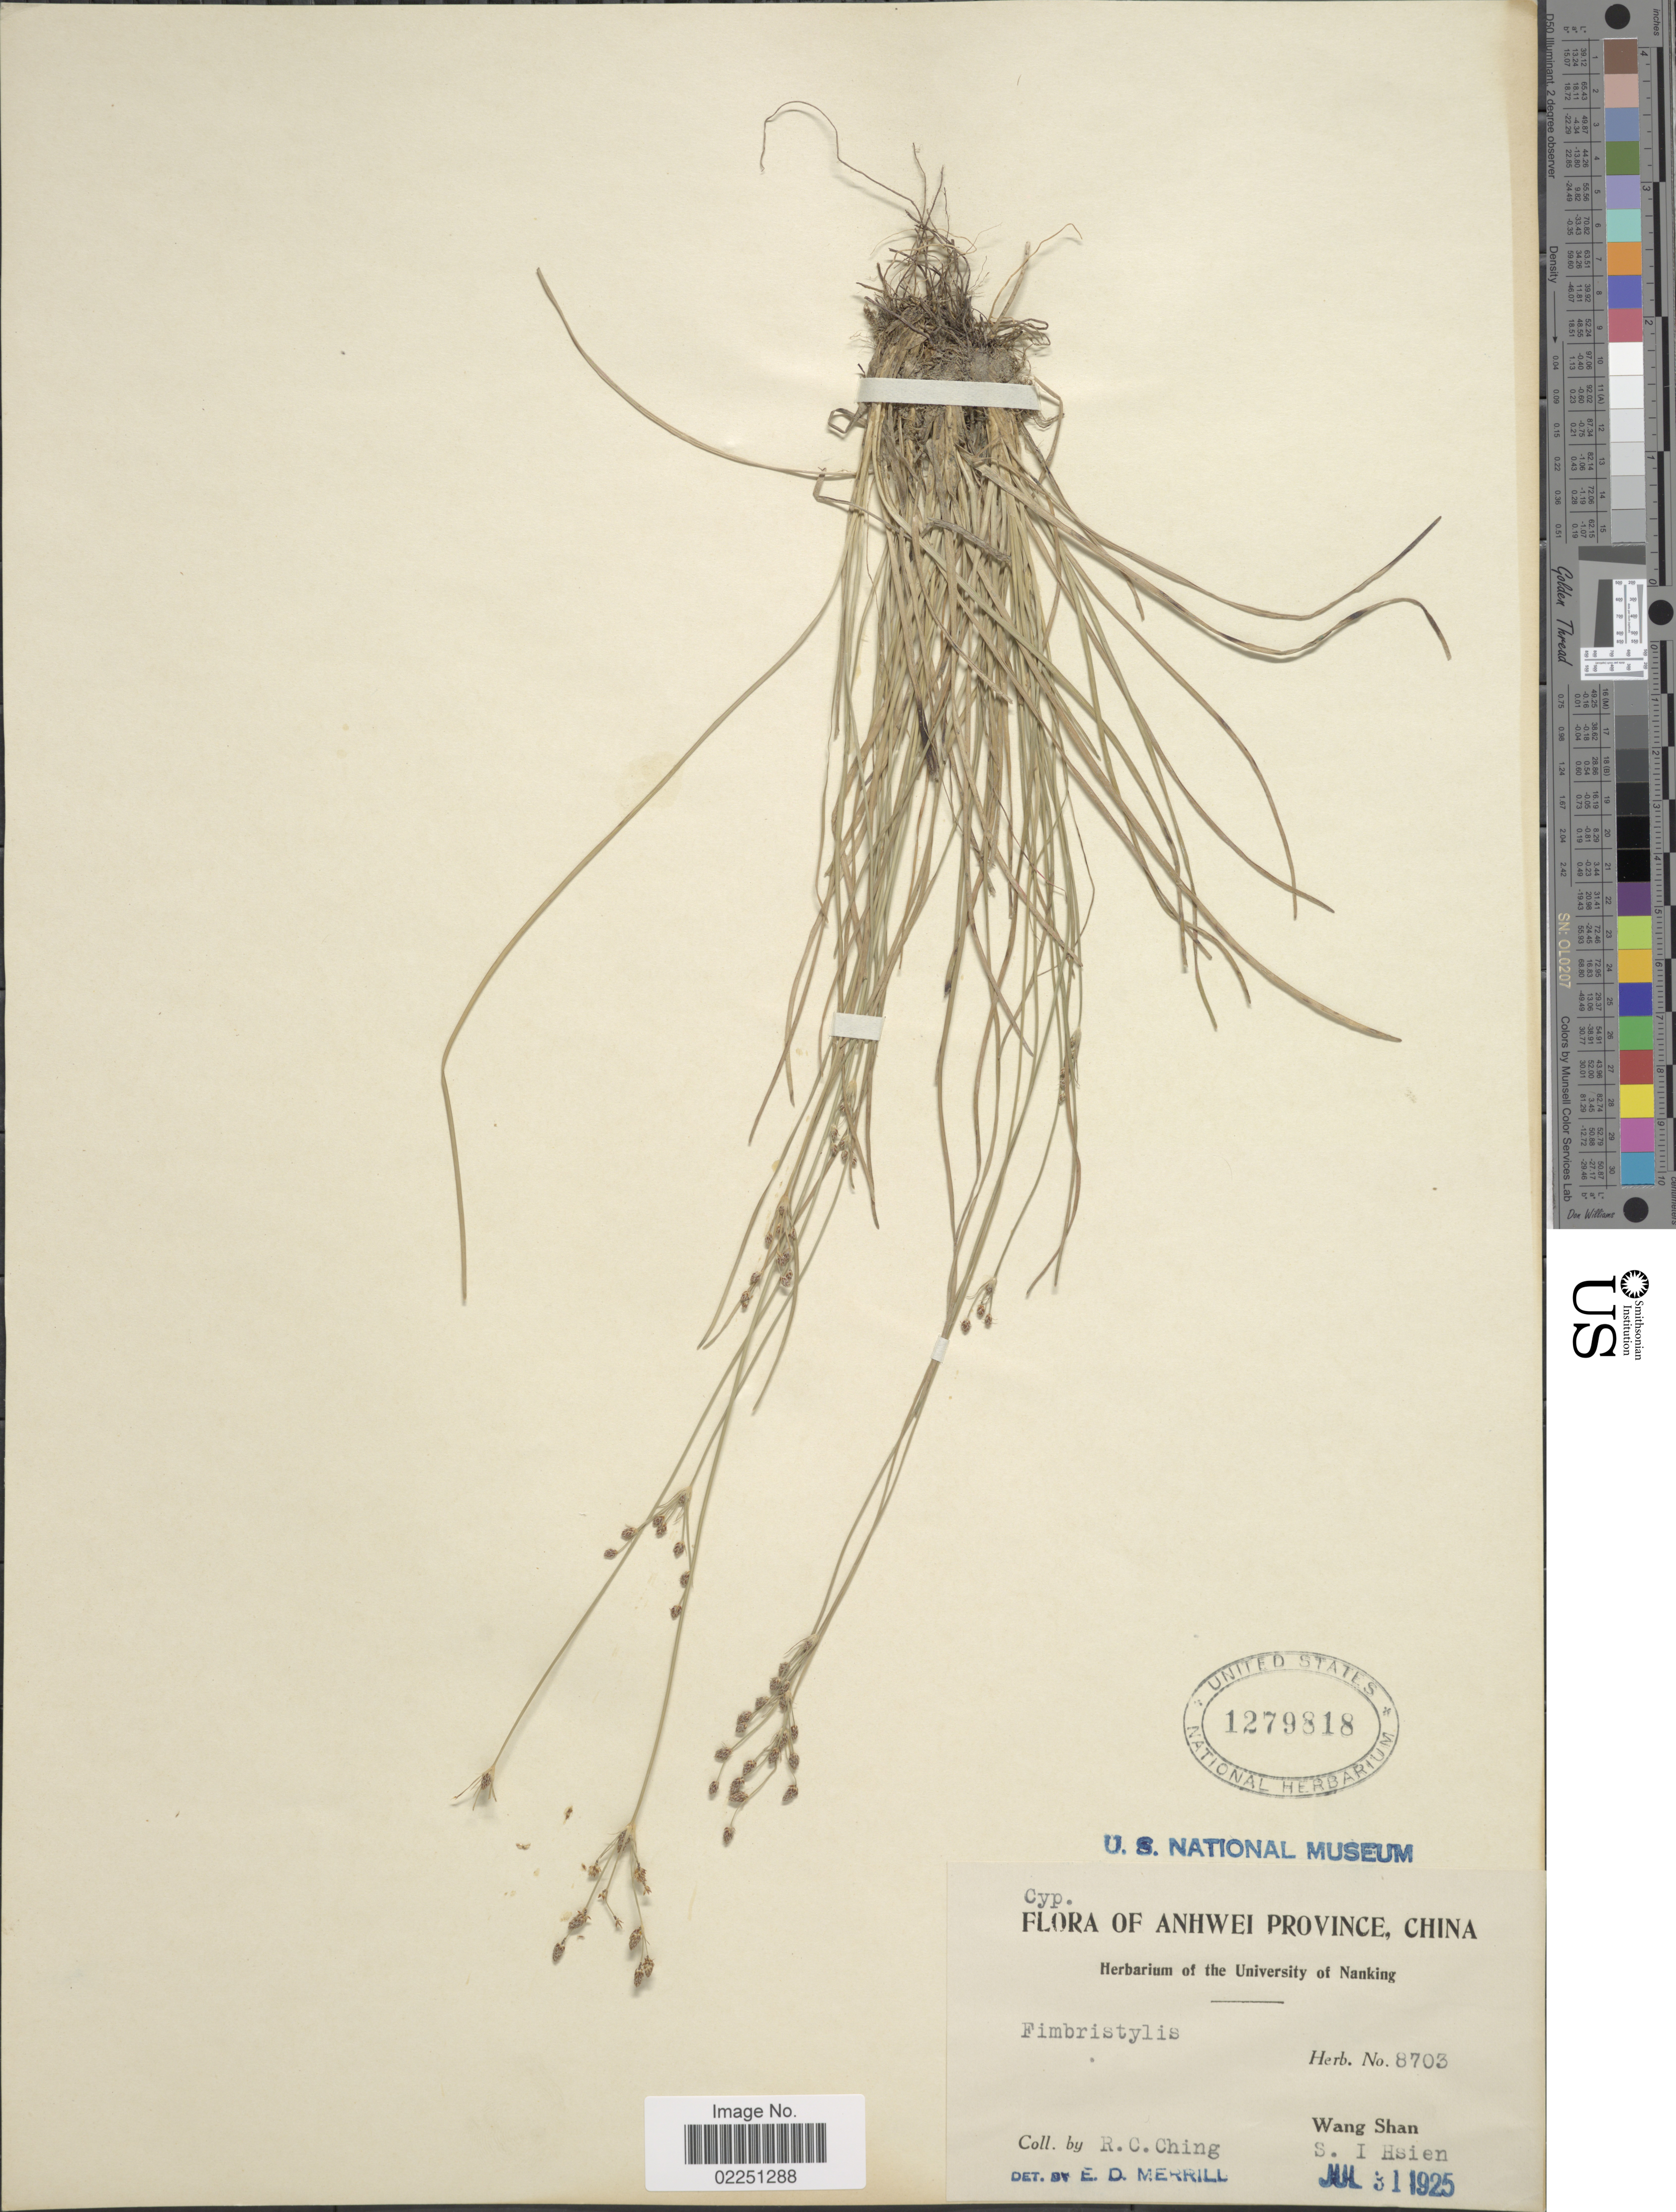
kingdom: Plantae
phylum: Tracheophyta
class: Liliopsida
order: Poales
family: Cyperaceae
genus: Fimbristylis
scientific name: Fimbristylis quinquangularis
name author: (Vahl) Kunth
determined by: Strong, Mark T., (BOT), Smithsonian Institution - National Museum of Natural History (UNITED STATES)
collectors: R. C. Ching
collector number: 8703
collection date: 1925-07-31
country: China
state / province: Anhui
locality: Anhwei Province, Wang Shan, S. I Hsien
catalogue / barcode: US 1279818